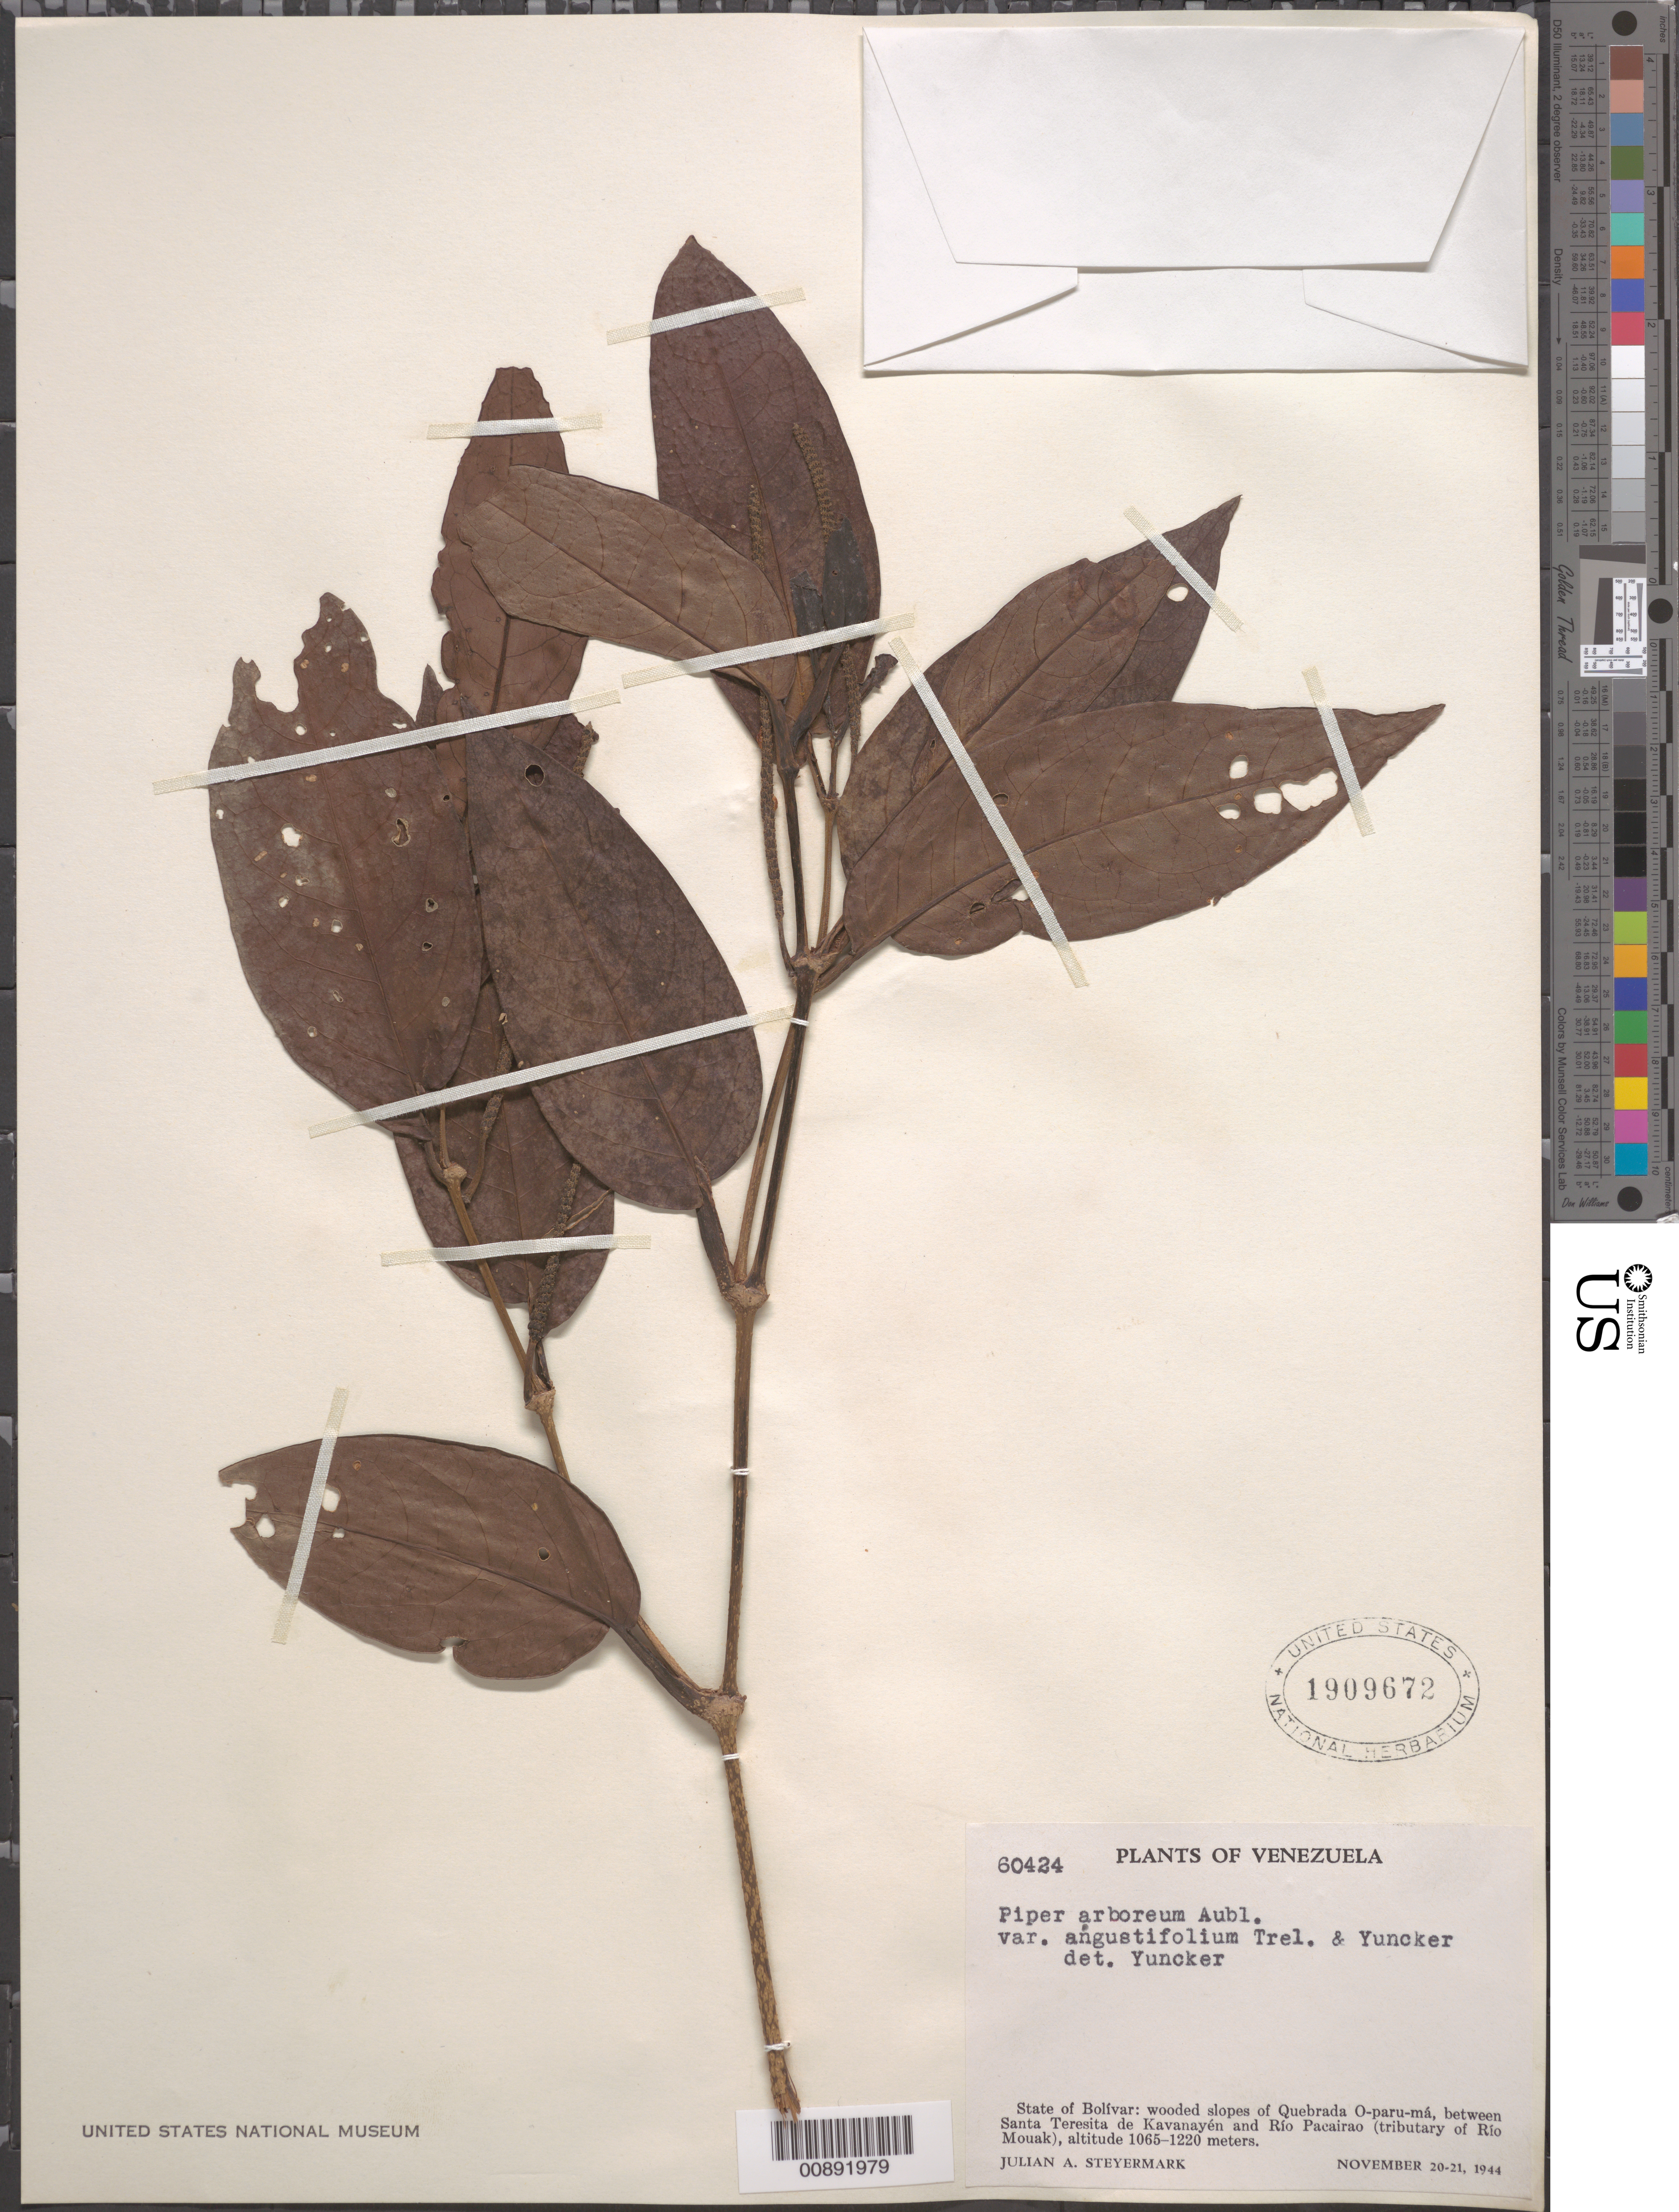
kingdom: Plantae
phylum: Tracheophyta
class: Magnoliopsida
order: Piperales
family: Piperaceae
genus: Piper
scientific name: Piper arboreum var. angustifolium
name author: Trel. & Yunck.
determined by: Yunker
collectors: J. Steyermark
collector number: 60424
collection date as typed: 20-Nov-44 to 21-Nov-44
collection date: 1944-11-20/1944-11-21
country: Venezuela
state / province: Bolívar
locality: Quebrada O-paru-má, between Santa Teresita de Kavanayén and Río Pacairao (trib. of Río Mouak)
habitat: Wooded slopes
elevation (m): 1065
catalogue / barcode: US 1909672